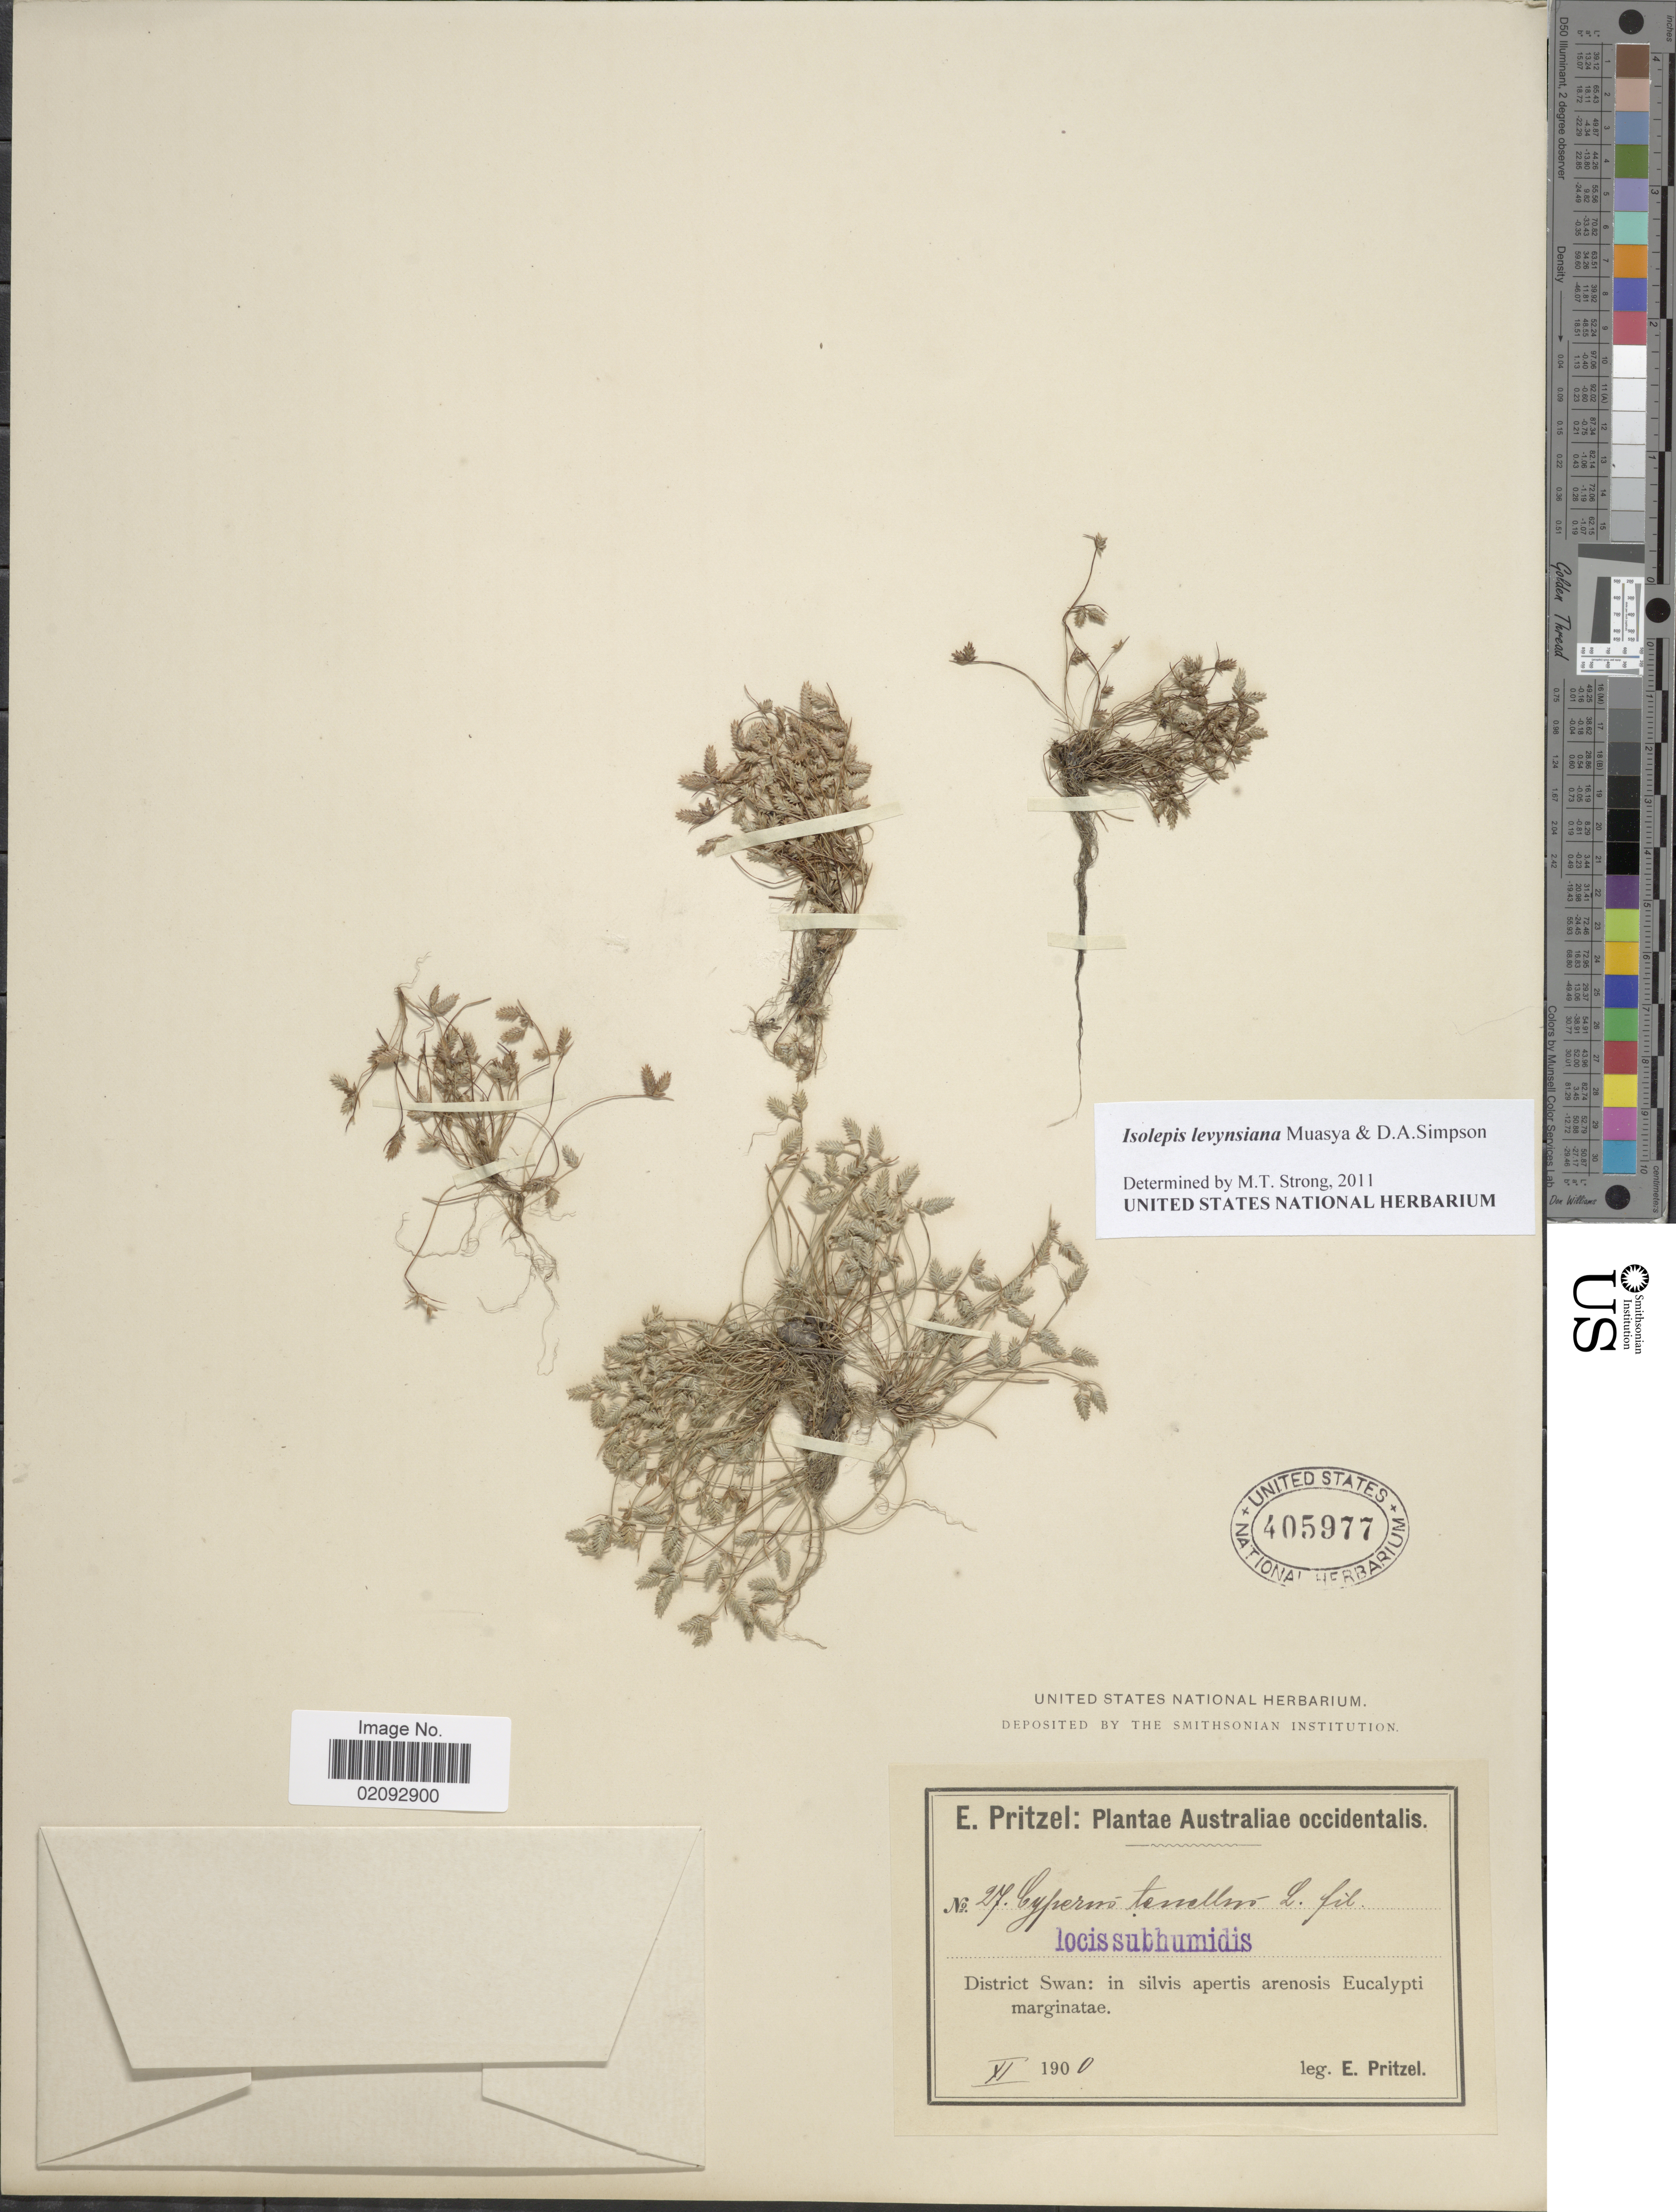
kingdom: Plantae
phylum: Tracheophyta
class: Liliopsida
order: Poales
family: Cyperaceae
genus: Isolepis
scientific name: Isolepis levynsiana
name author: Muasya & D.A. Simpson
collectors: E. G. Pritzel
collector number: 27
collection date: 1900-11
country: Australia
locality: Australiae occidentalis, District Swan: in silvis apertis arenosis Eucalypti marginatae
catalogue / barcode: US 405977